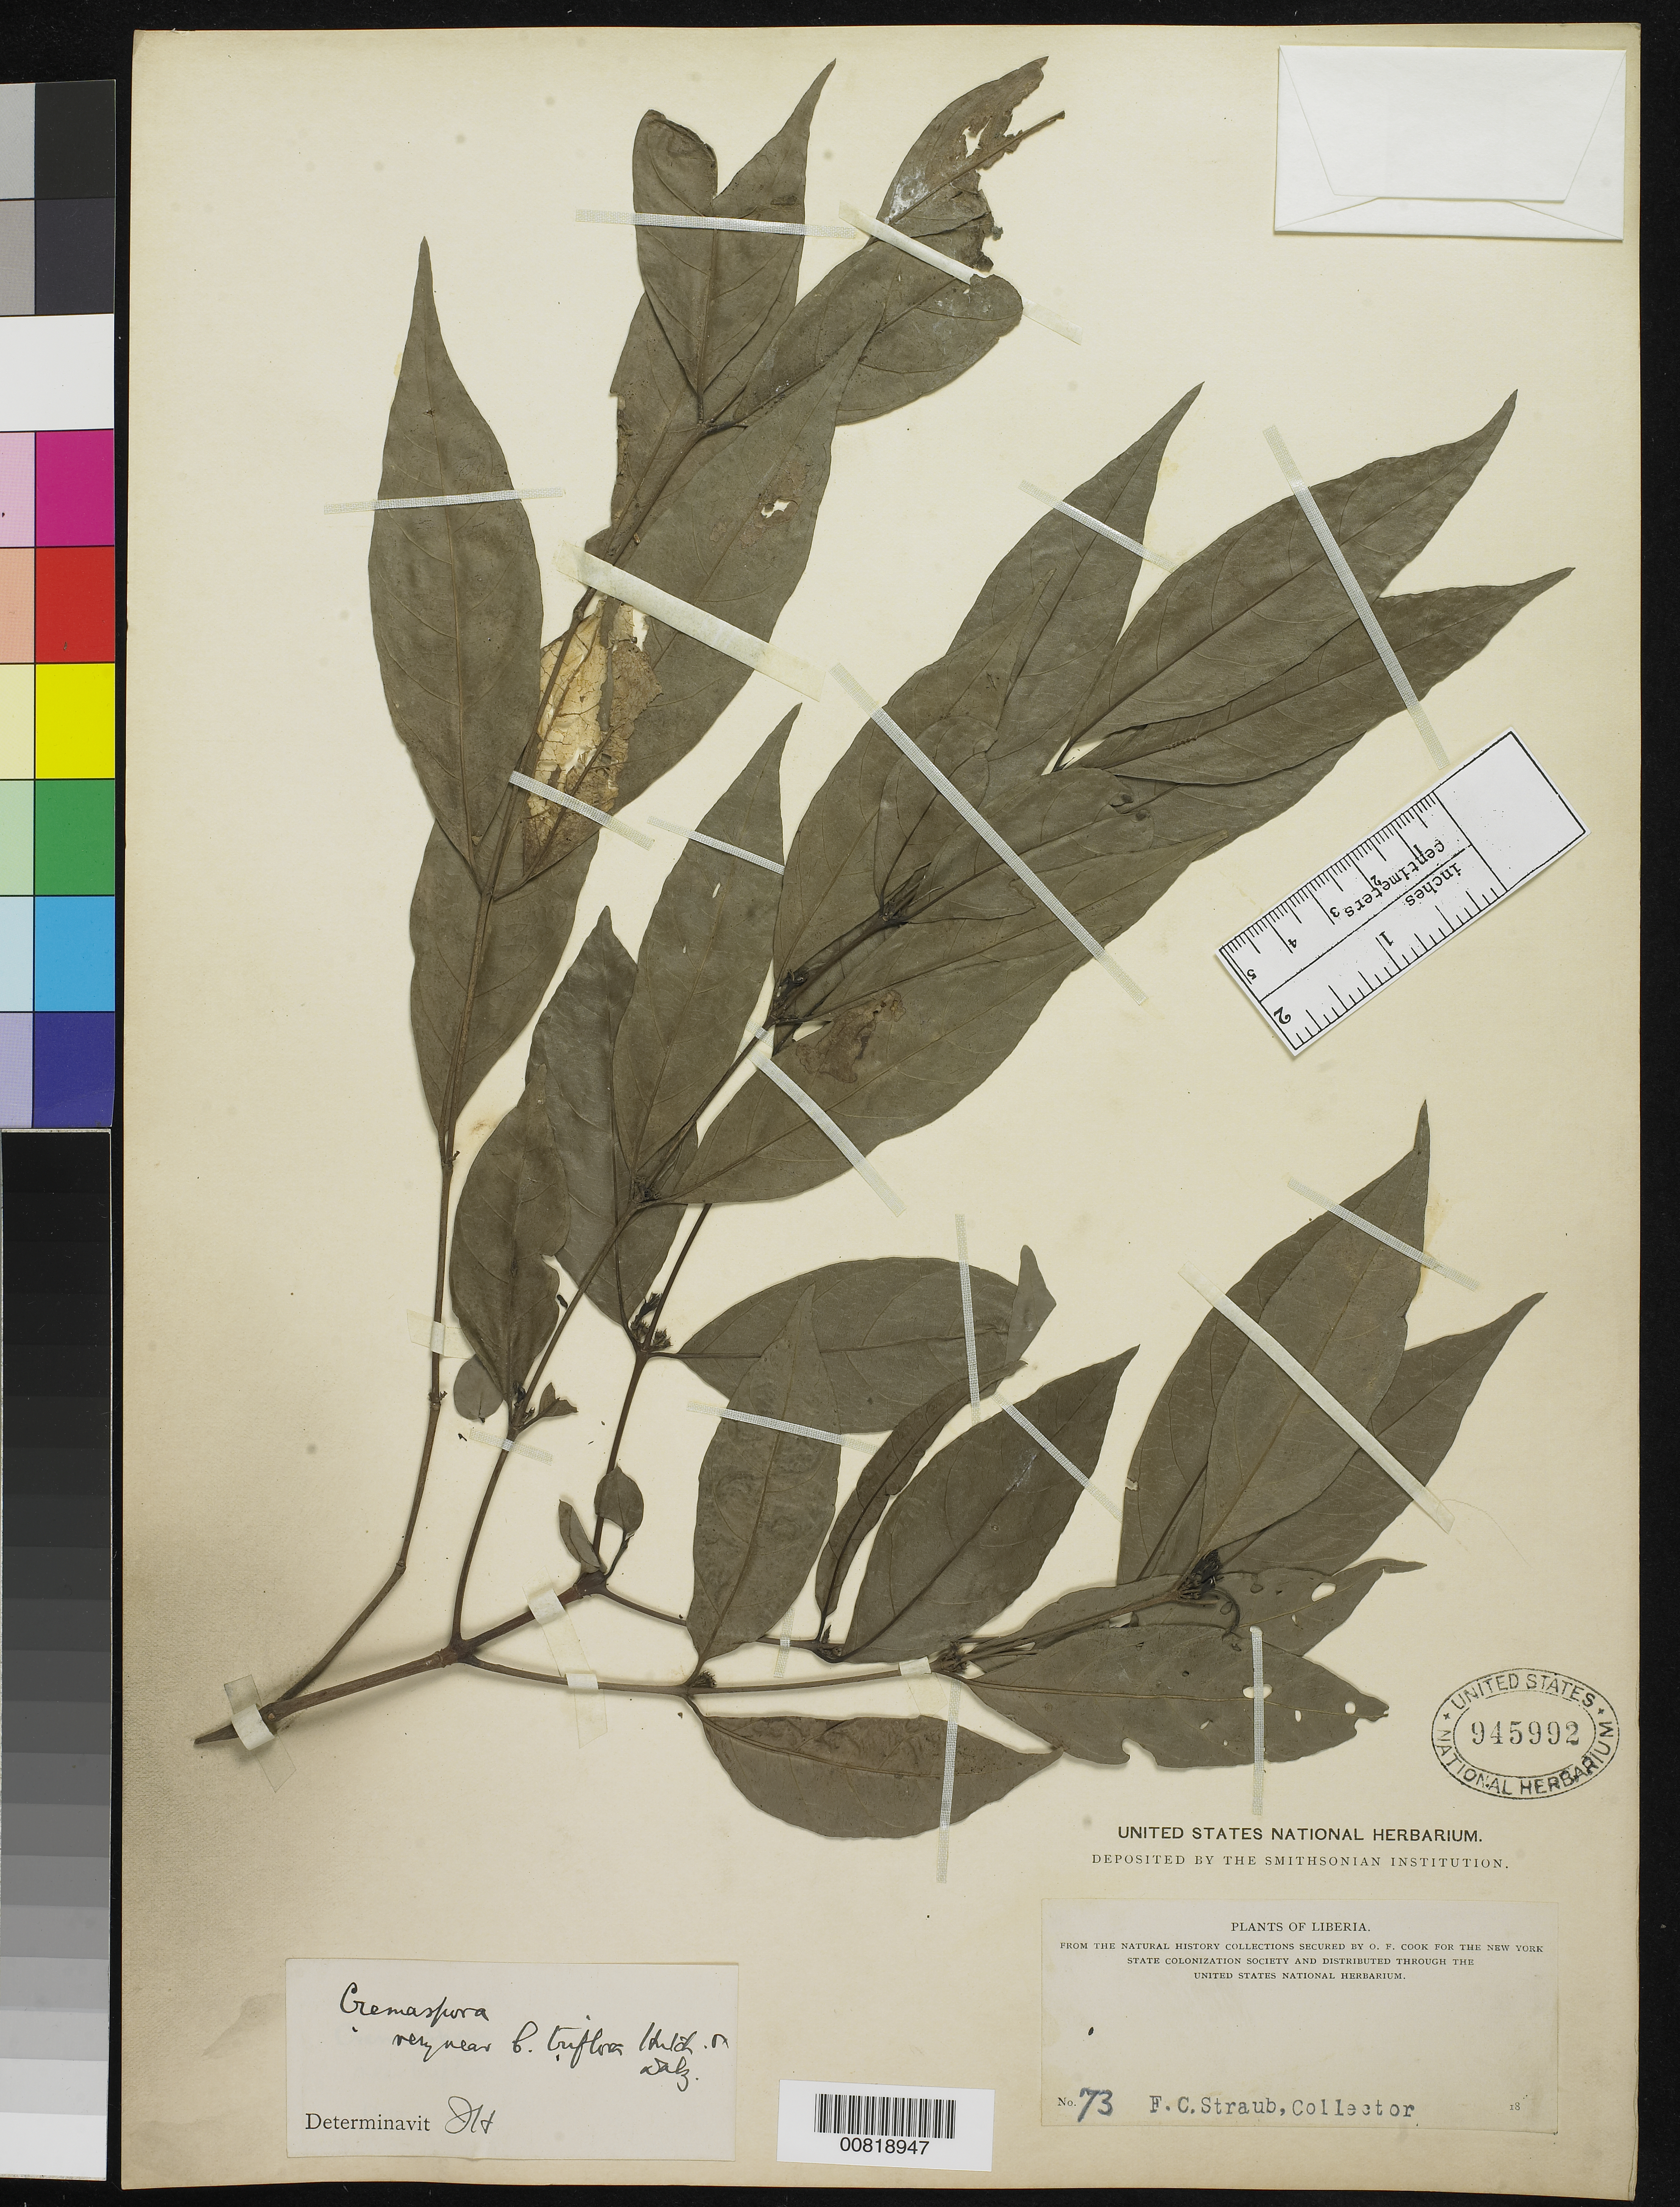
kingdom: Plantae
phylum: Tracheophyta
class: Magnoliopsida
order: Gentianales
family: Rubiaceae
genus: Cremaspora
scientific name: Cremaspora triflora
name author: K. Schum.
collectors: F. Straub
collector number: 73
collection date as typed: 18--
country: Liberia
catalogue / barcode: US 945992